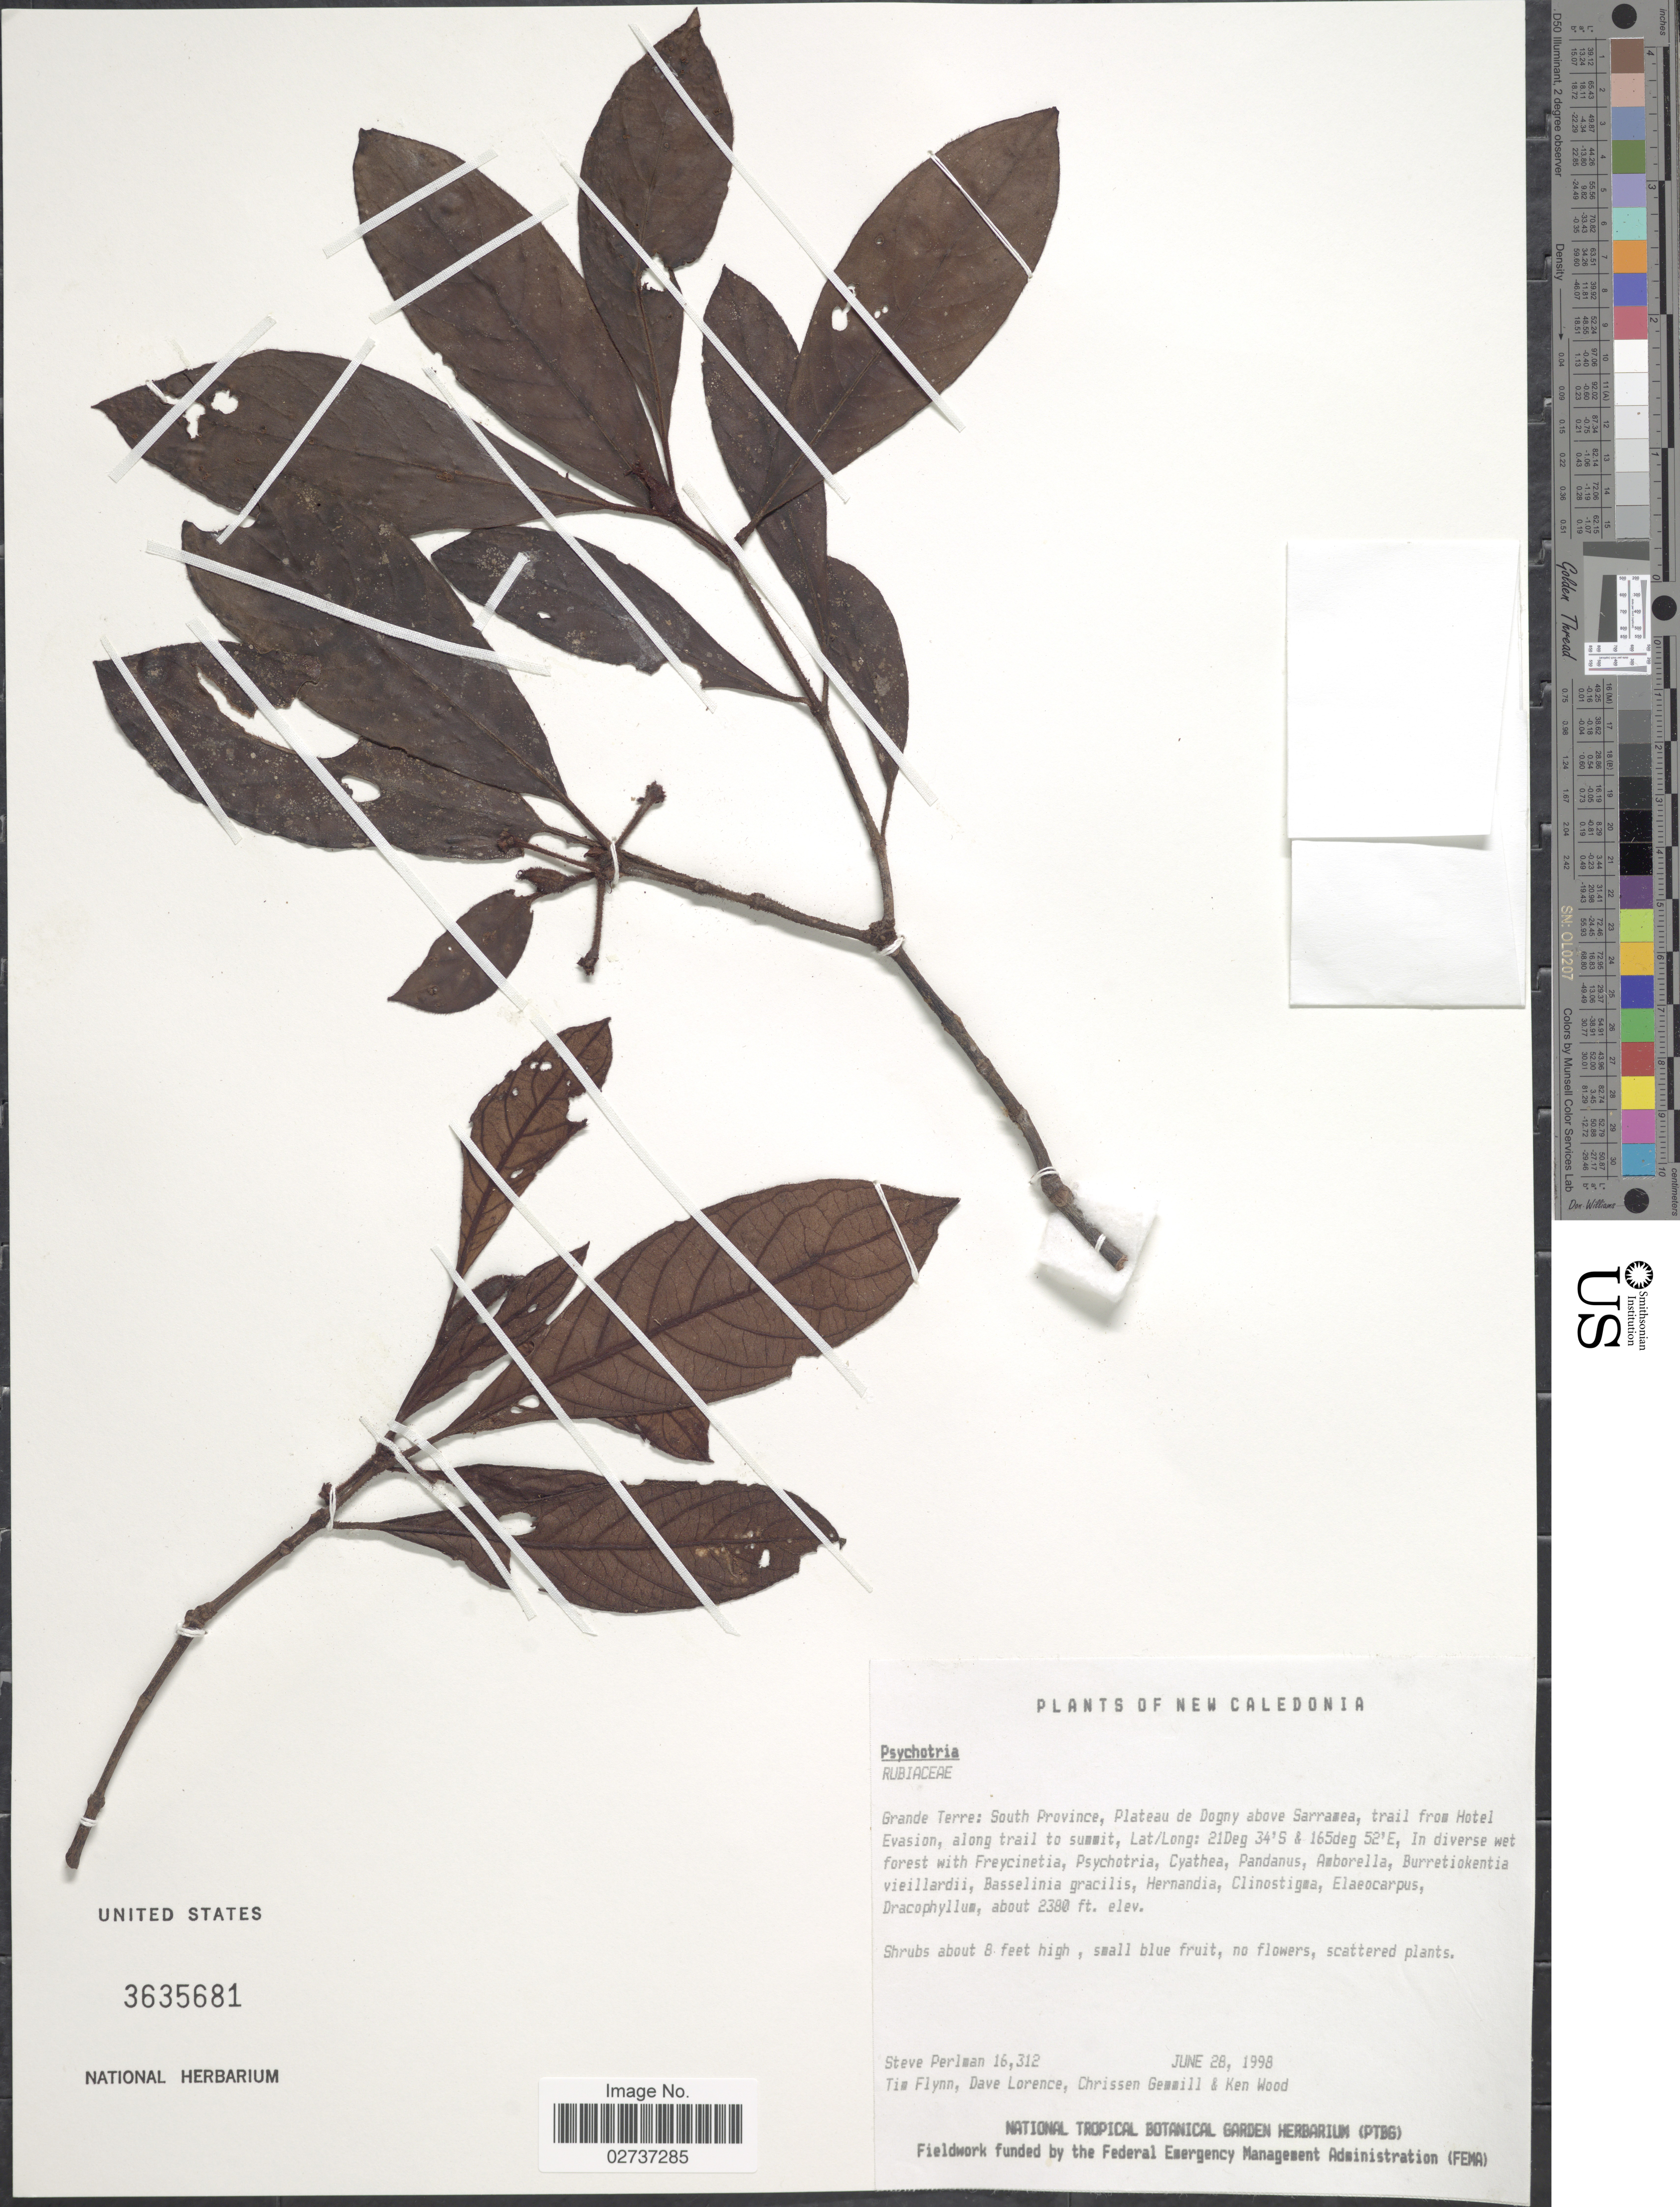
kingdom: Plantae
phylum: Tracheophyta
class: Magnoliopsida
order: Gentianales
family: Rubiaceae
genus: Psychotria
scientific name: Psychotria sp.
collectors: S. Perlman, T. W. Flynn, D. Lorence, C. Gemmill & K. R. Wood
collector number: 16312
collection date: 1998-06-28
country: New Caledonia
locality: Grand Terre; South Province, Plateau de Dogny above Sarramea, trail from Hotel Evasion, along trail to summit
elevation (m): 725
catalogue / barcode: US 3635681